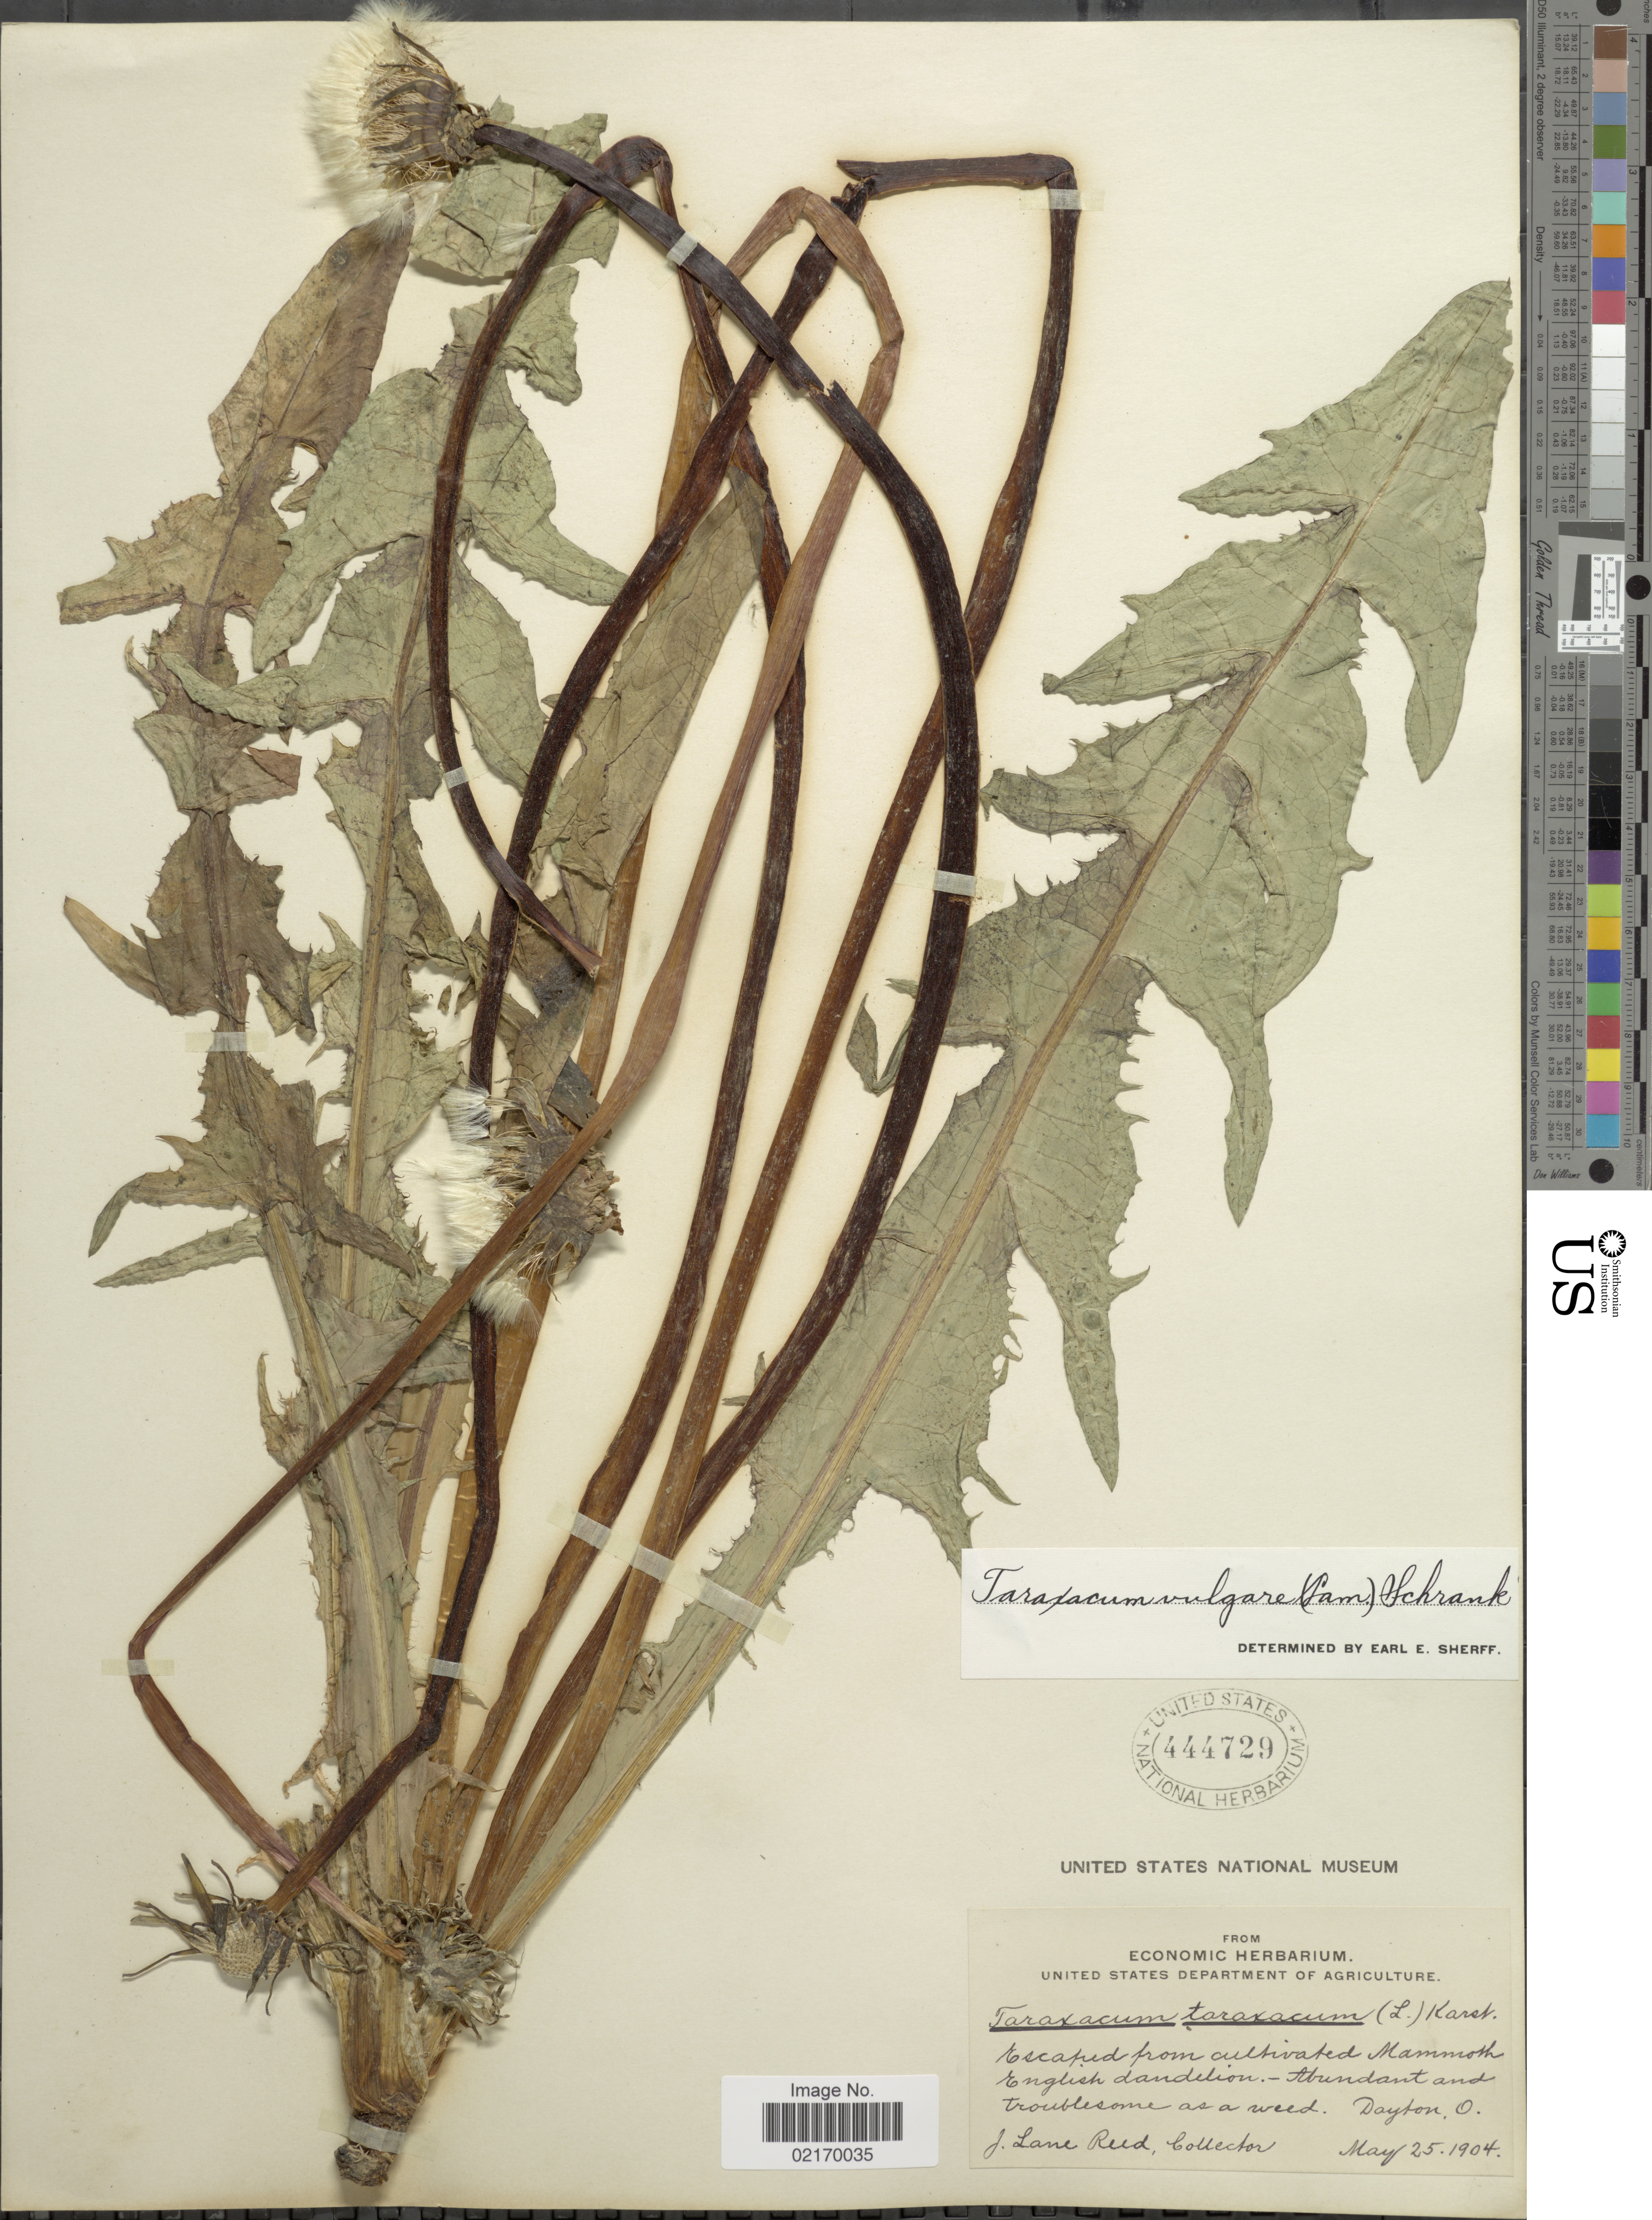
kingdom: Plantae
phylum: Tracheophyta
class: Magnoliopsida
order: Asterales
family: Asteraceae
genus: Taraxacum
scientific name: Taraxacum officinale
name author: G.H. Weber ex F.H. Wigg.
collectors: J. Reed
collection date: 1904-05-25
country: United States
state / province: Ohio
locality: Escaped from cultivated Mammoth English dandelion, Dayton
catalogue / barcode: US 444729